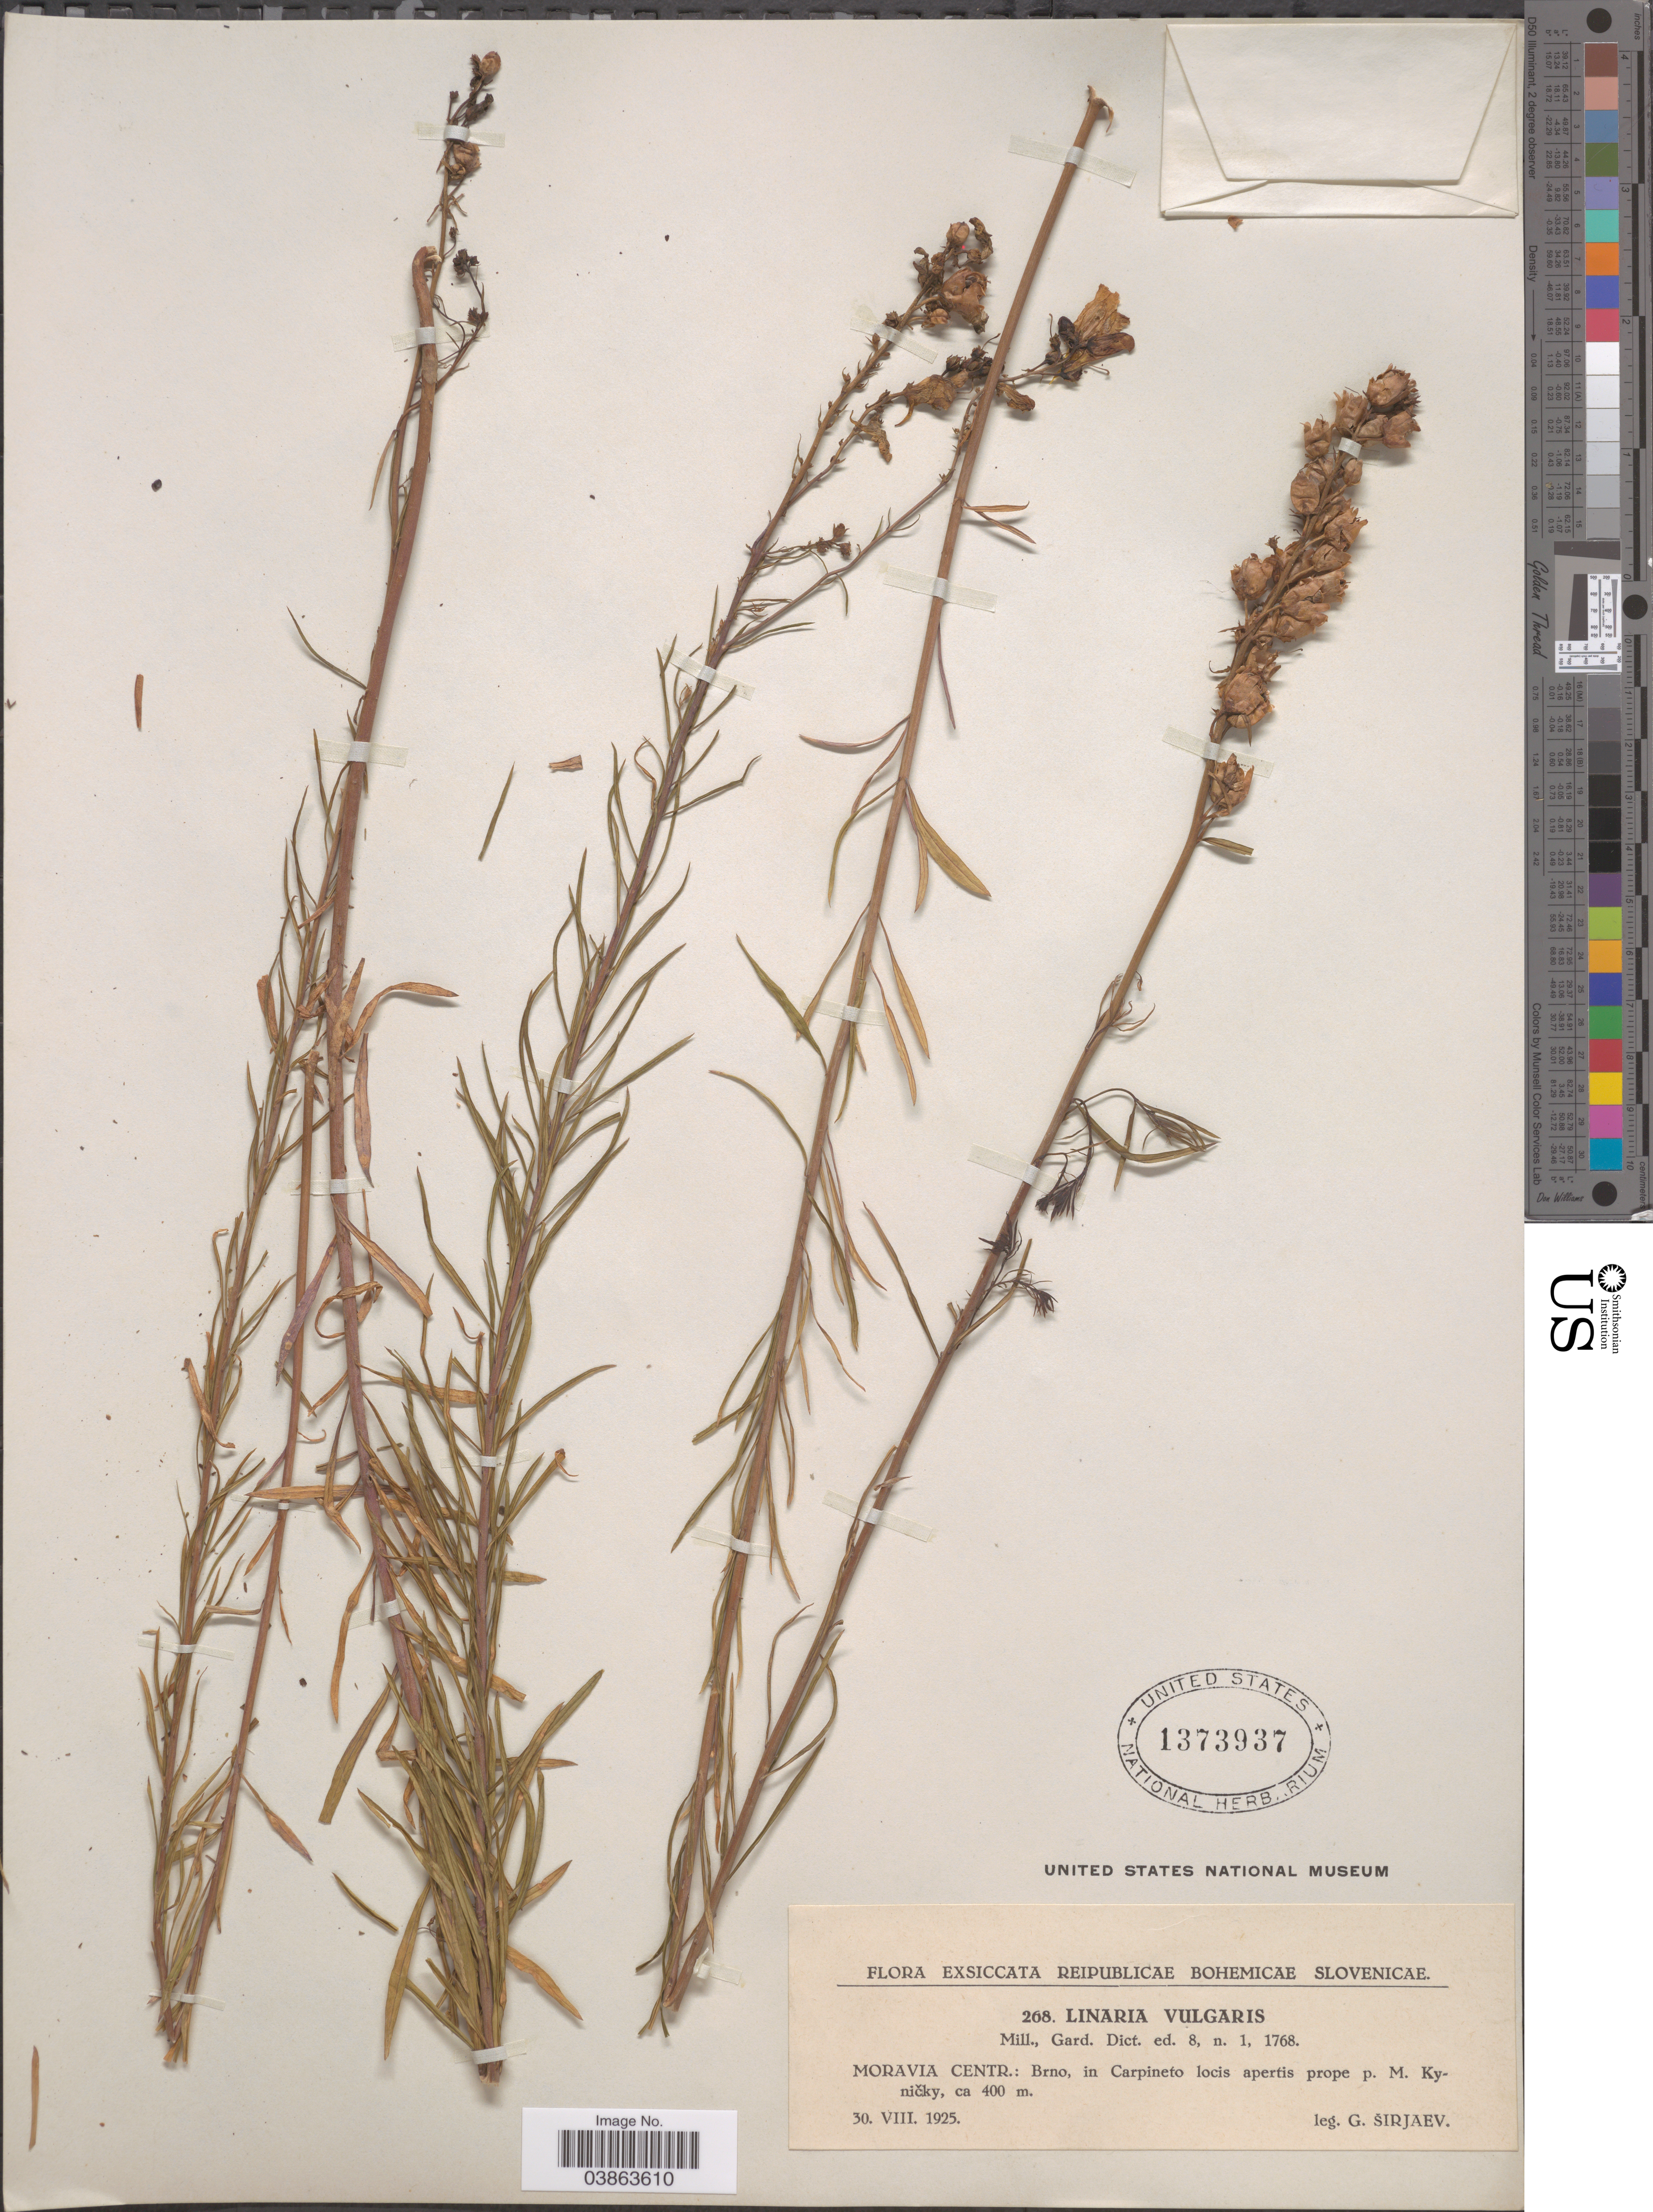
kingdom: Plantae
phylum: Tracheophyta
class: Magnoliopsida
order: Lamiales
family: Plantaginaceae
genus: Linaria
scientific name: Linaria vulgaris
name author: Mill.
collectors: G. Sirjaev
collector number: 268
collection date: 1925-08-30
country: Czechia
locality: Reipublicae Bohemicae Slovenicae. Moravia Centr.: Brno, in Carpineto locis apertis prope p. M. Kyničky.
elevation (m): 400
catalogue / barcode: US 1373937